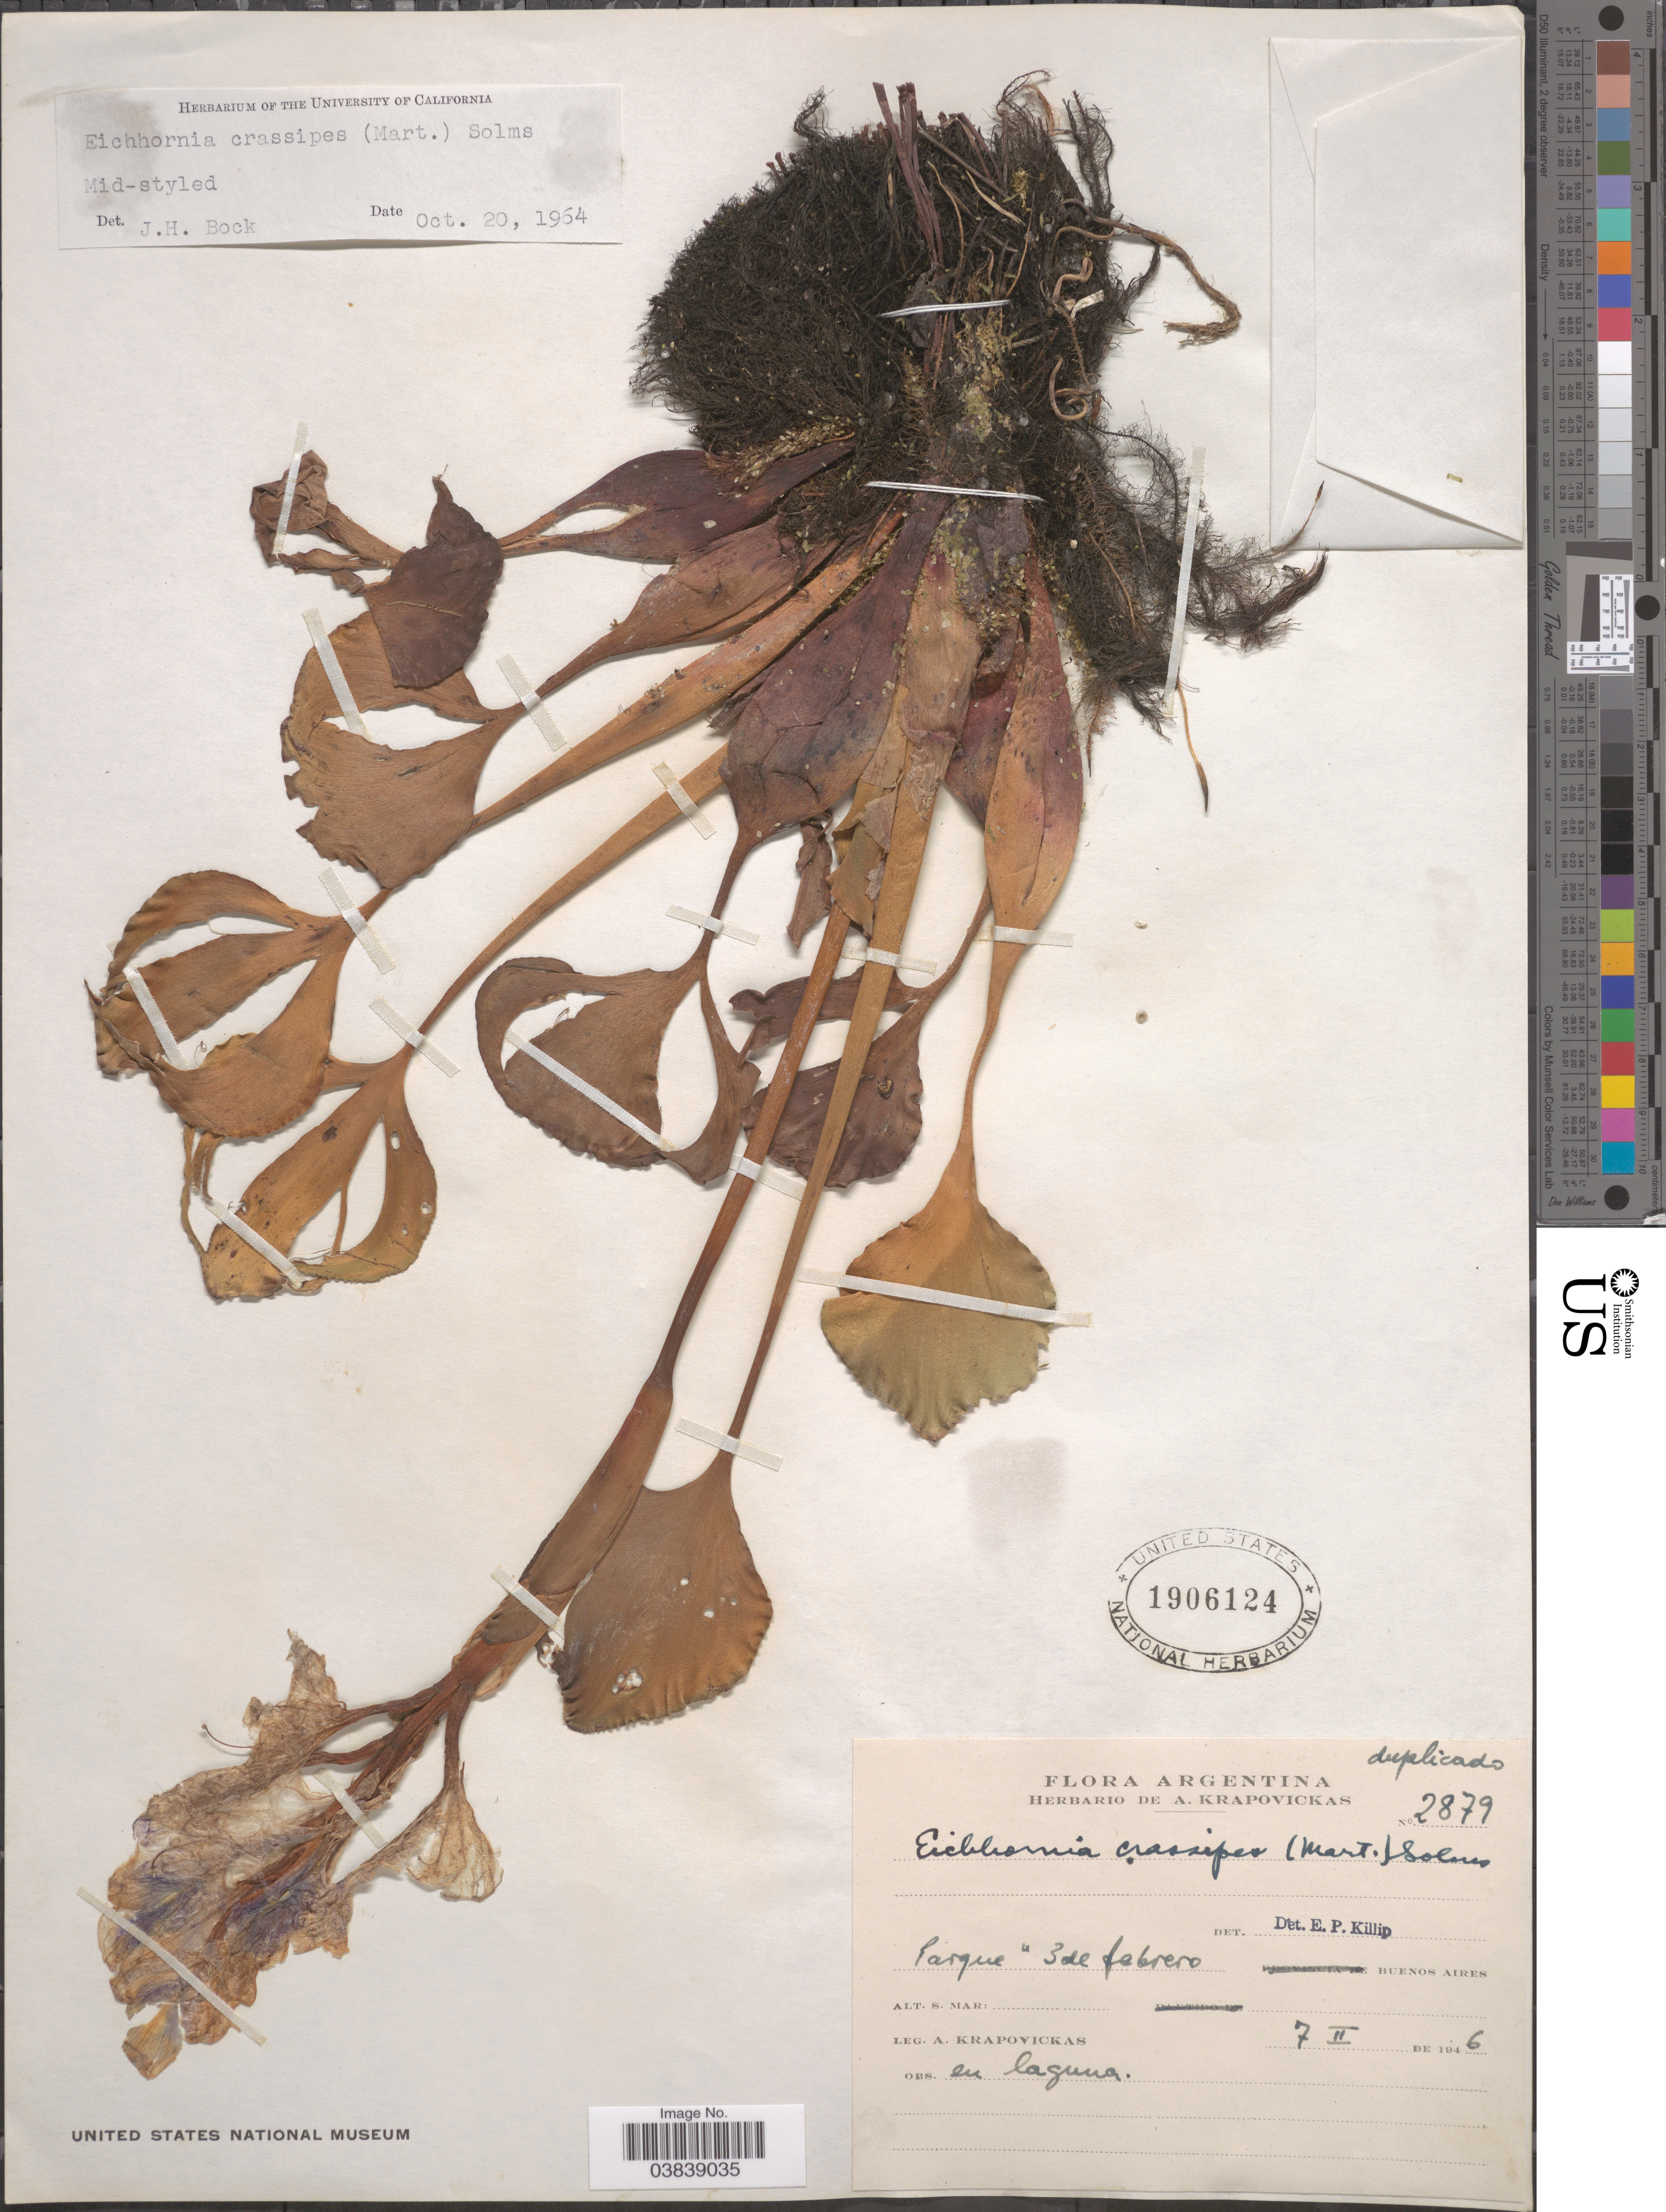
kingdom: Plantae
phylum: Tracheophyta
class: Liliopsida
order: Commelinales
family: Pontederiaceae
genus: Eichhornia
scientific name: Eichhornia crassipes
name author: (Mart.) Solms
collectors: A. Krapovickas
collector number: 2879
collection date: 1946-02-07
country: Argentina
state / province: Buenos Aires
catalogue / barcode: US 1906124